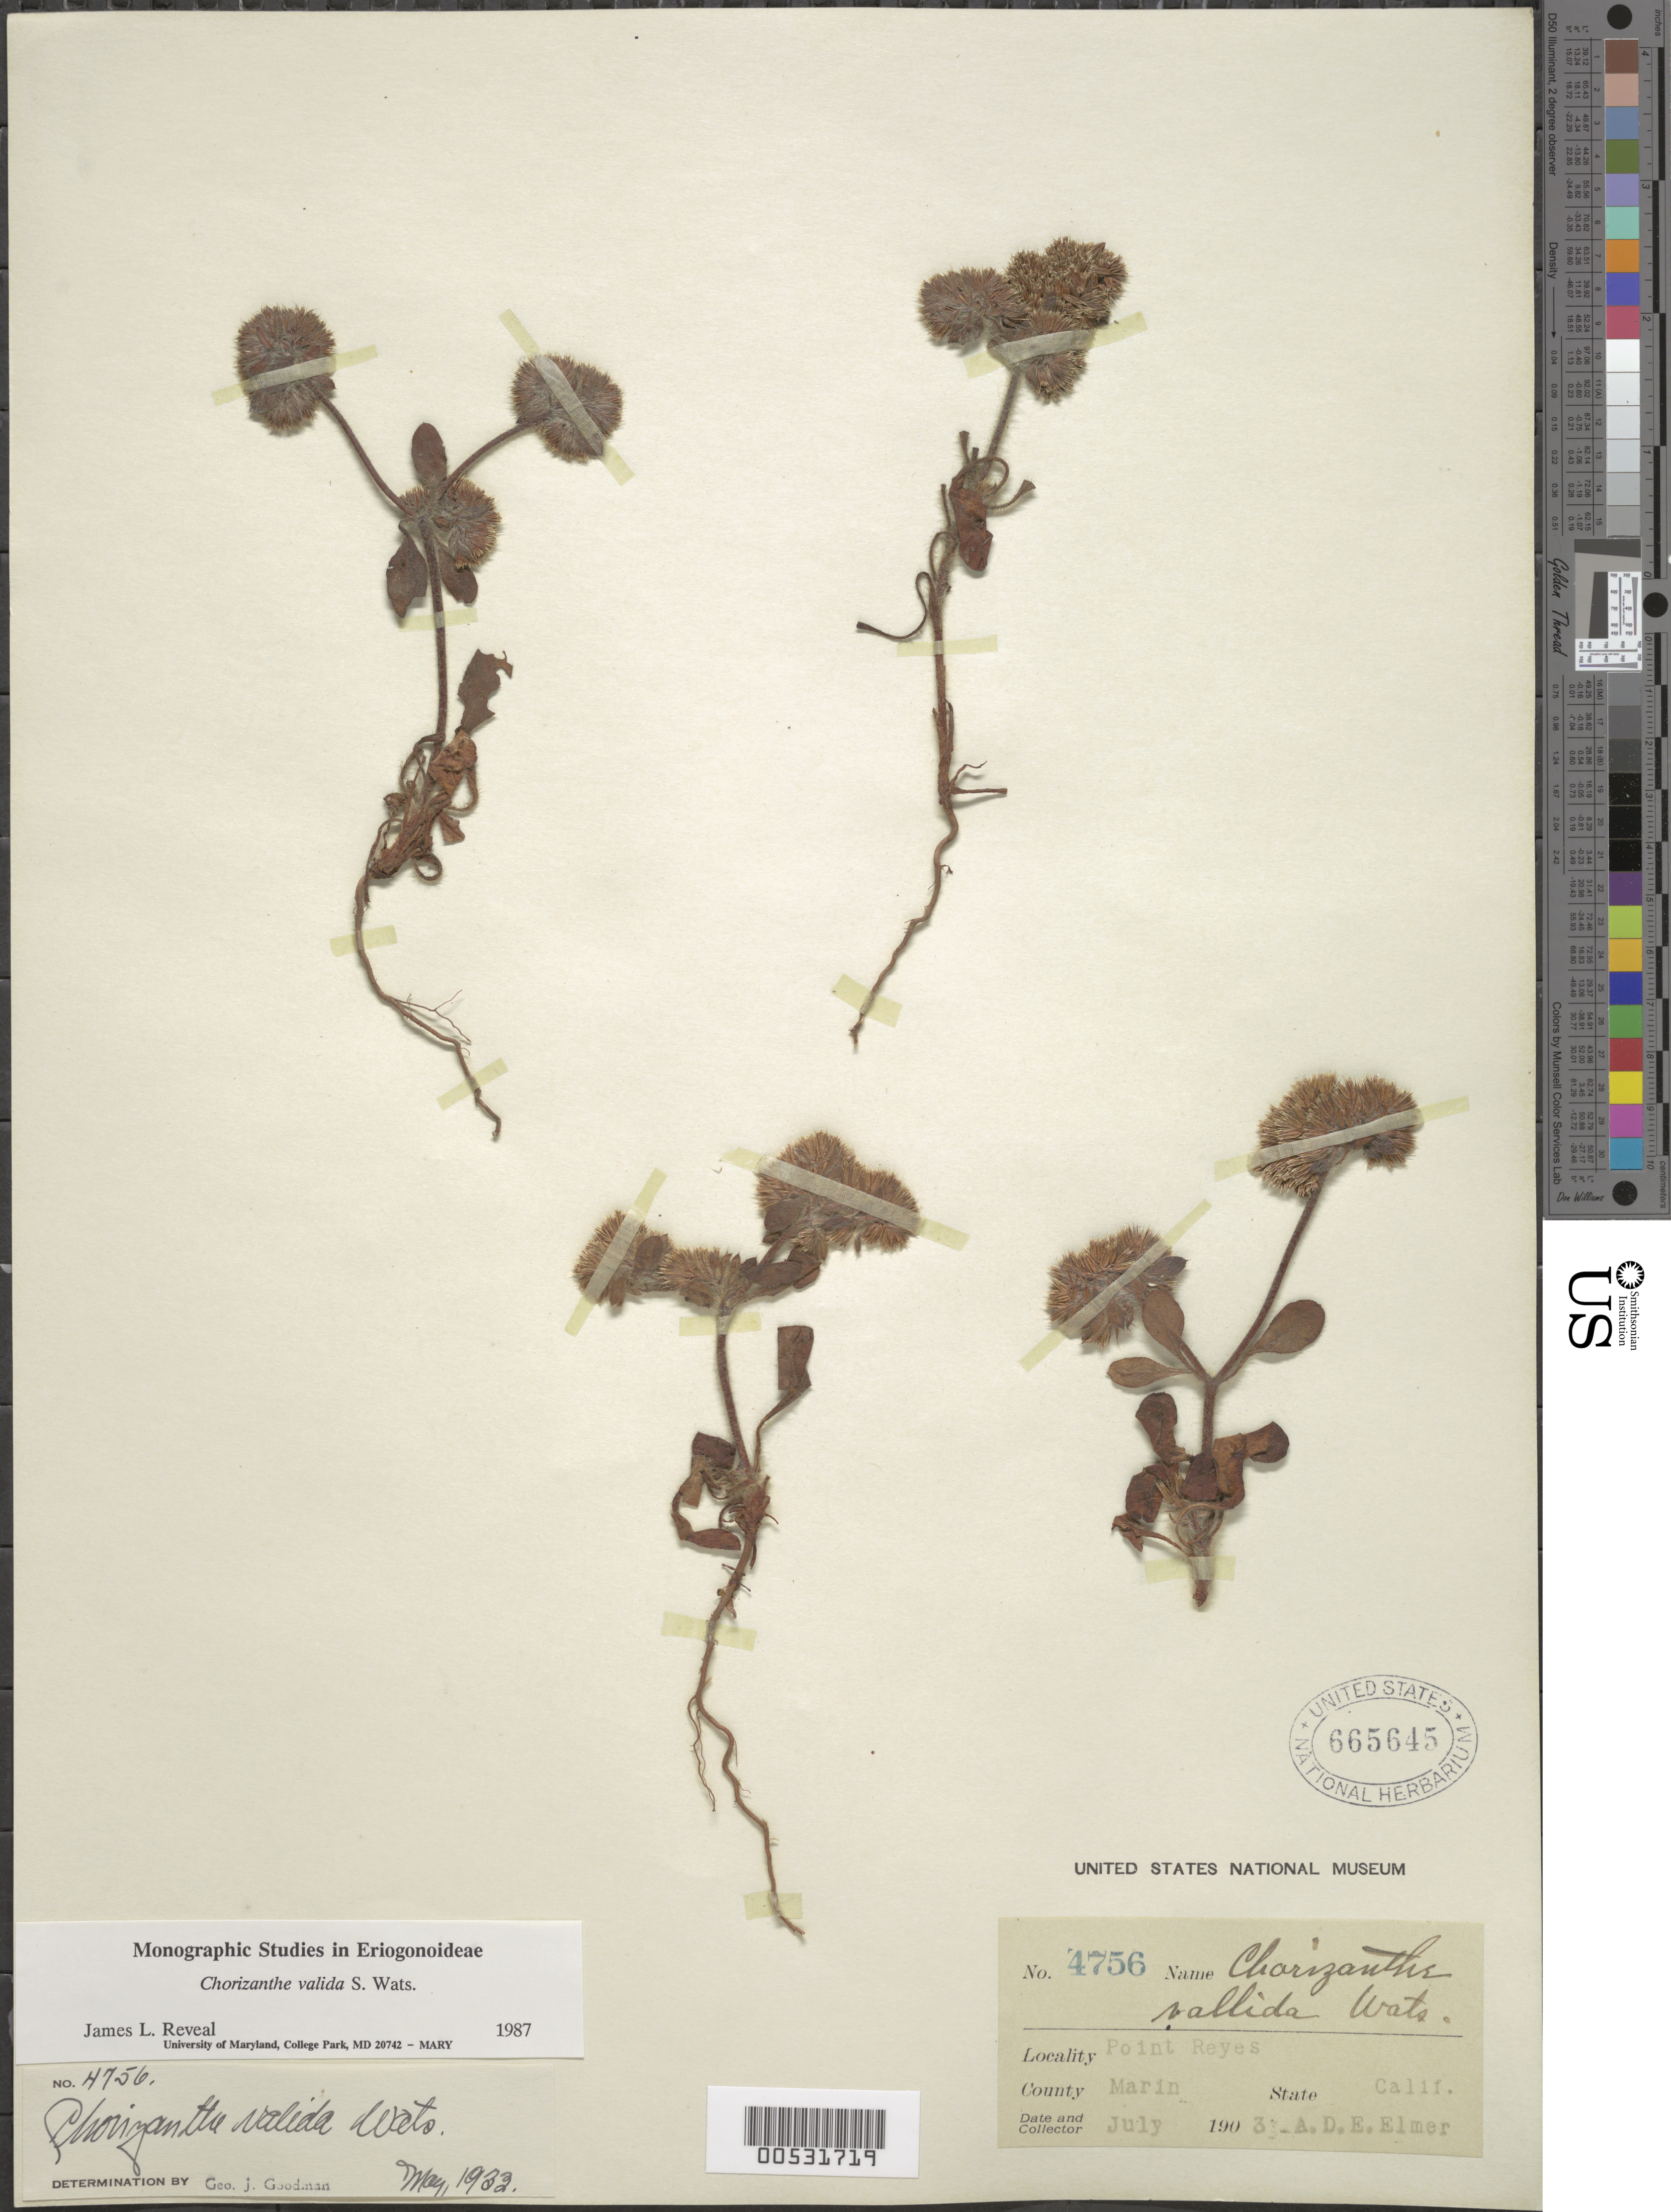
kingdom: Plantae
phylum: Tracheophyta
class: Magnoliopsida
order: Caryophyllales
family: Polygonaceae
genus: Chorizanthe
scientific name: Chorizanthe valida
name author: S. Watson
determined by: Reveal, J. L.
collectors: A. D. E. Elmer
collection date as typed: Jul 1903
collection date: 1903-07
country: United States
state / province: California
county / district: Marin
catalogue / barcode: US 665645